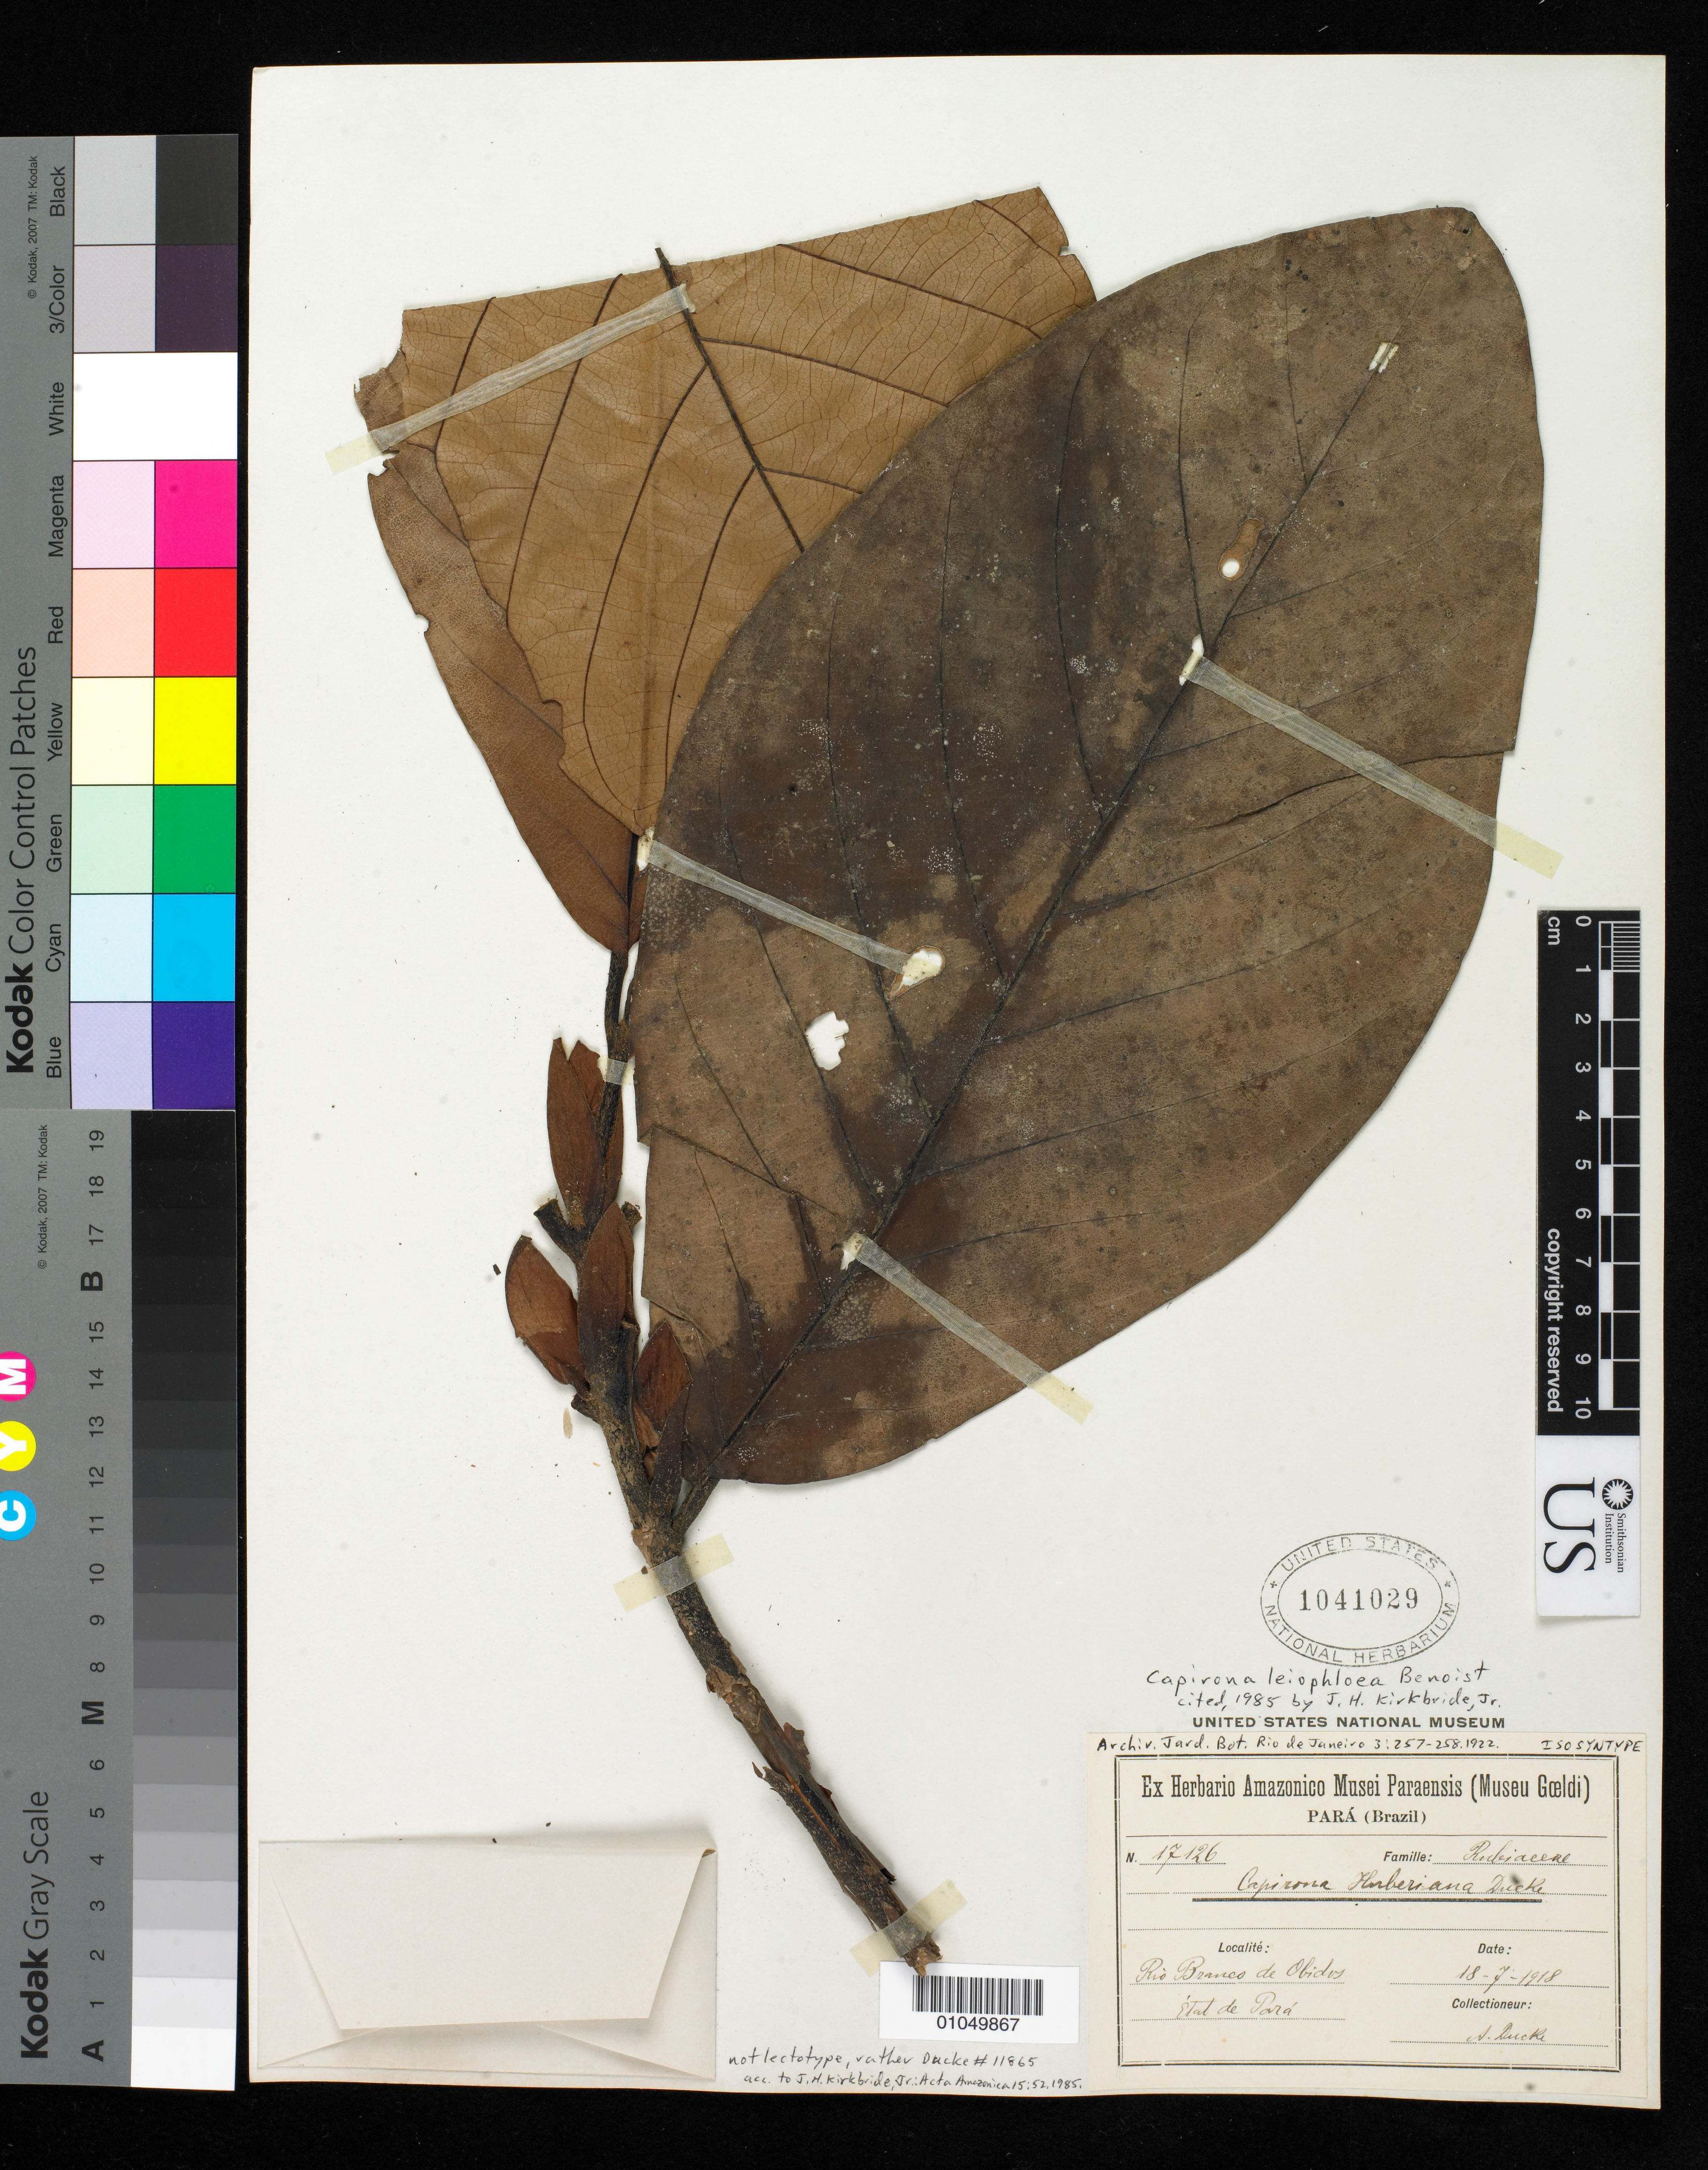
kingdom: Plantae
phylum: Tracheophyta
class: Magnoliopsida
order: Gentianales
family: Rubiaceae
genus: Capirona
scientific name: Capirona huberiana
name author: Ducke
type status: Isosyntype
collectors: A. Ducke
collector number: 17126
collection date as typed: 18 Jul 1918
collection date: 1918-07-18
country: Brazil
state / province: Pará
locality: Rio Branco de Obidos.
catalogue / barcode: US 1041029